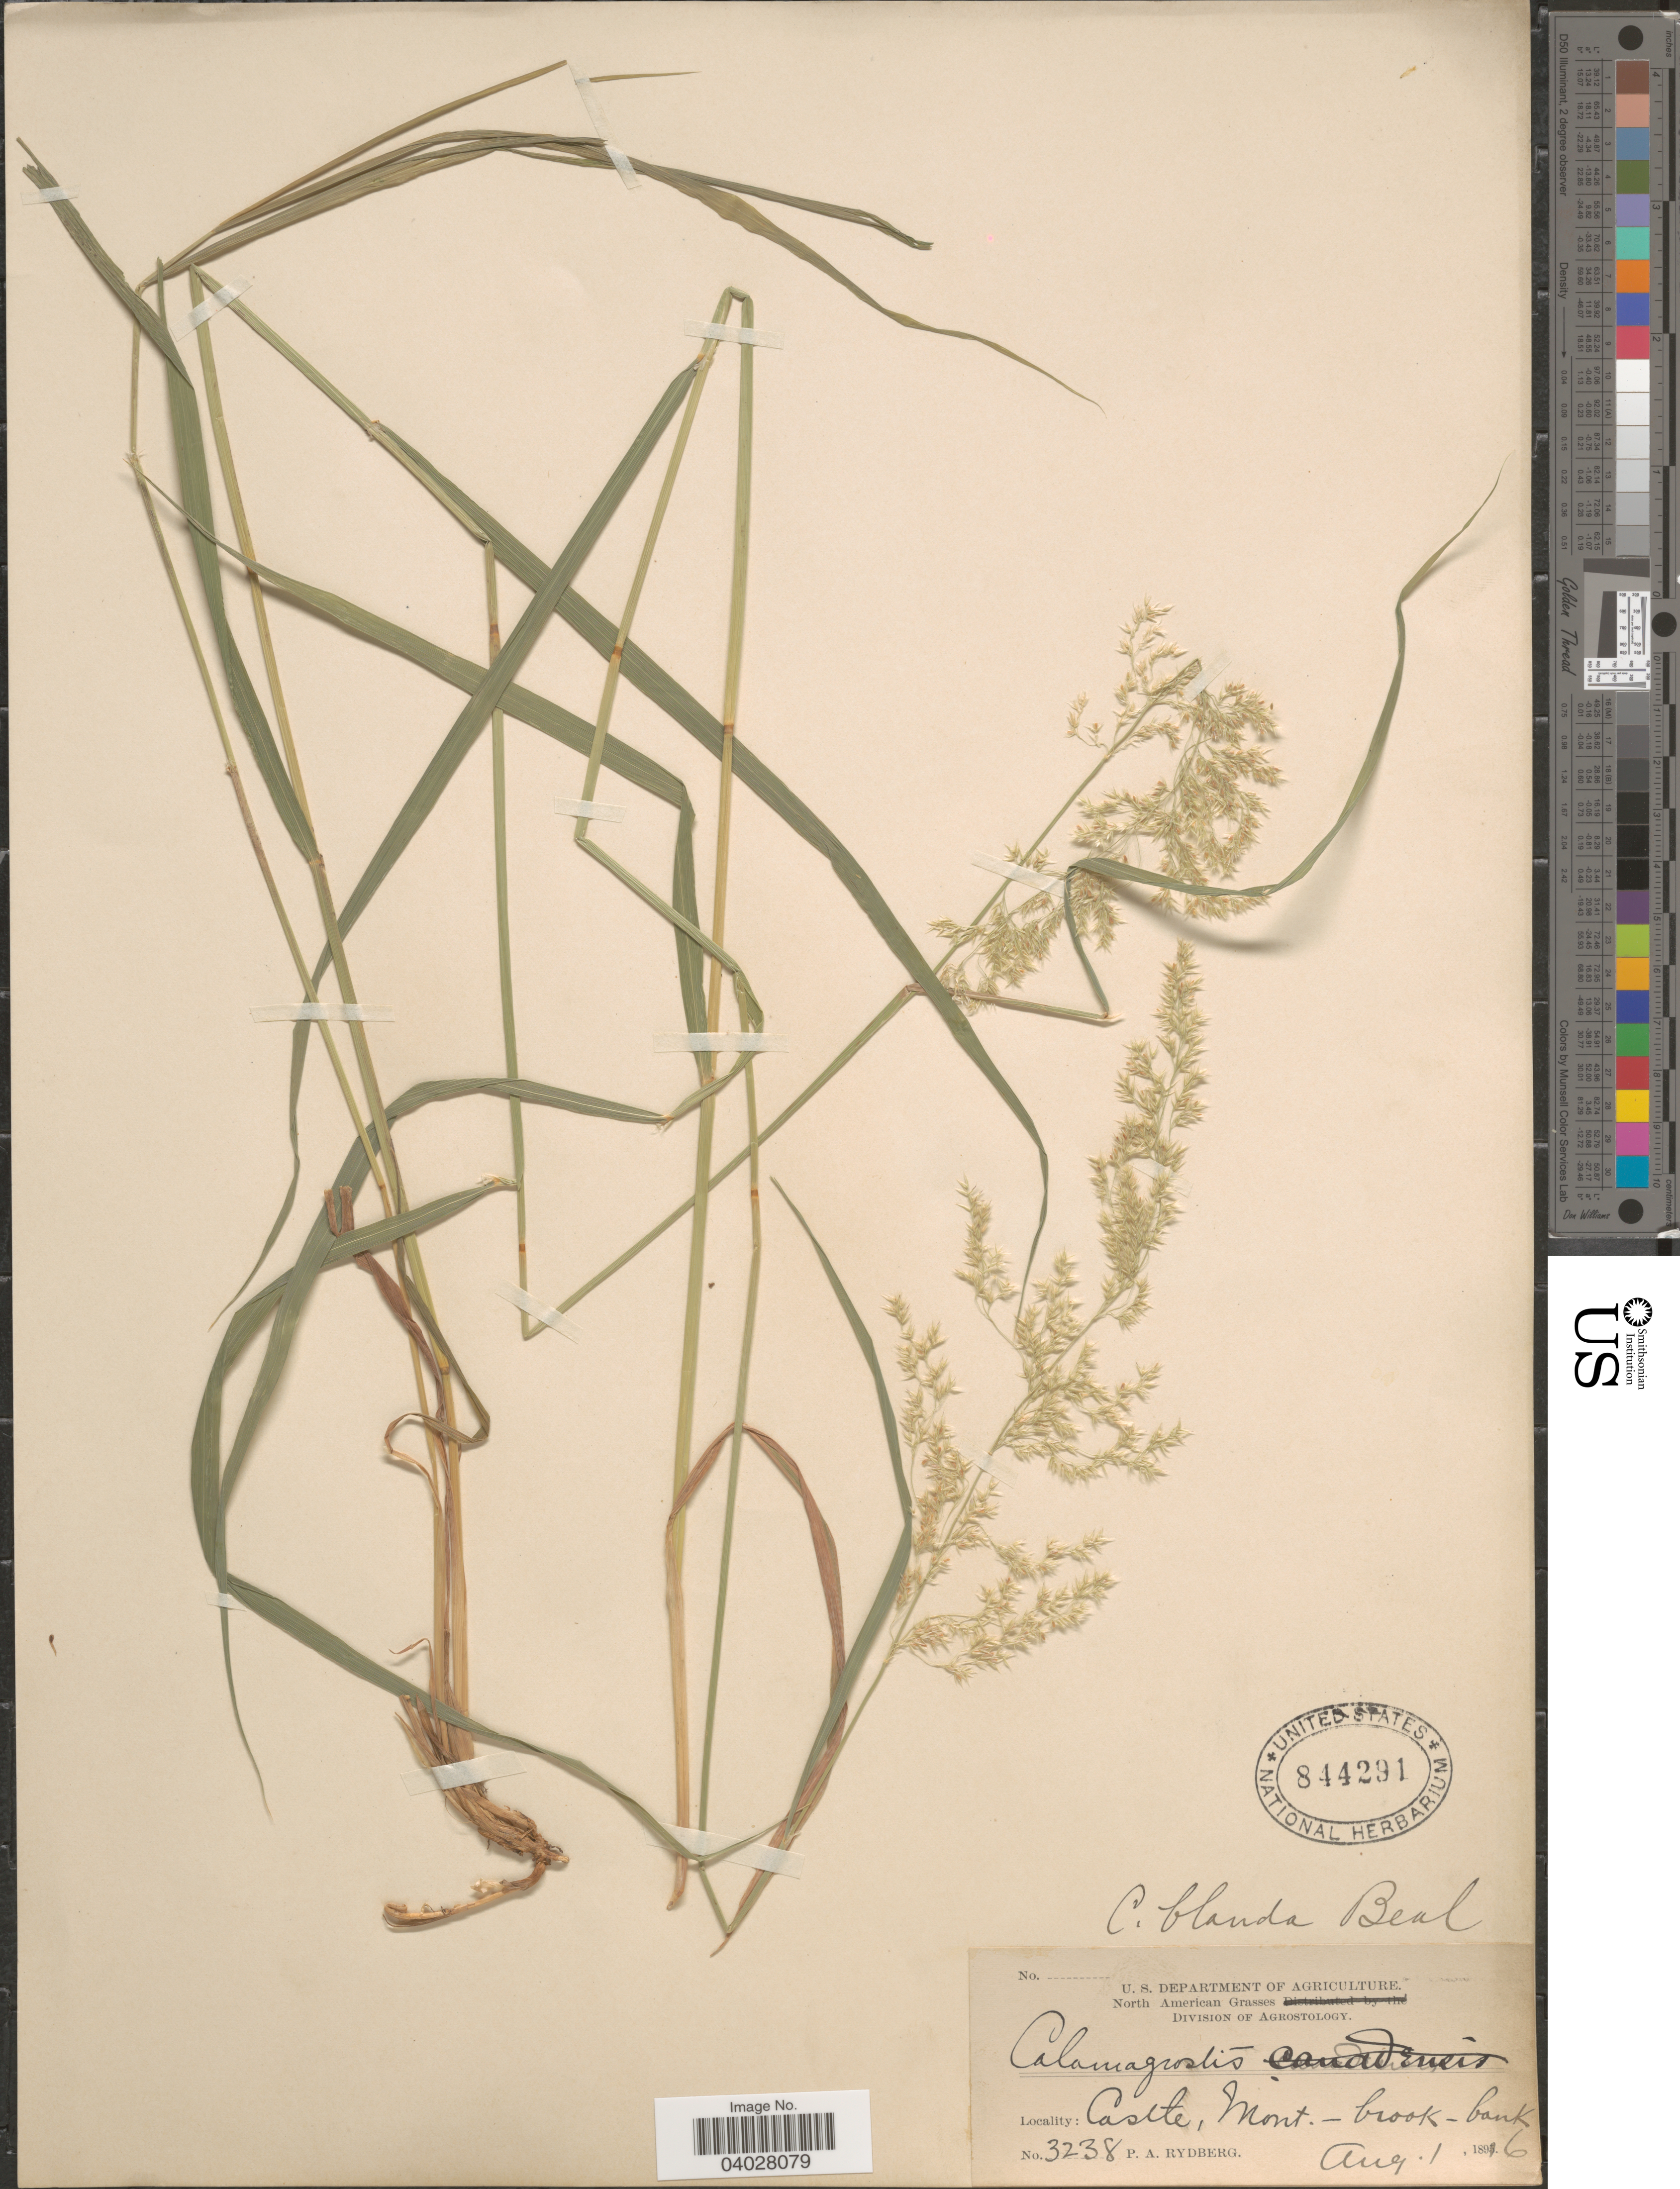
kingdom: Plantae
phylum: Tracheophyta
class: Liliopsida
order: Poales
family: Poaceae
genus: Calamagrostis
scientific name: Calamagrostis canadensis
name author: (Michx.) P. Beauv.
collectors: P. A. Rydberg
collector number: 3238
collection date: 1896-08-01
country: United States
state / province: Montana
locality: Castle.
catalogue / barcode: US 844291